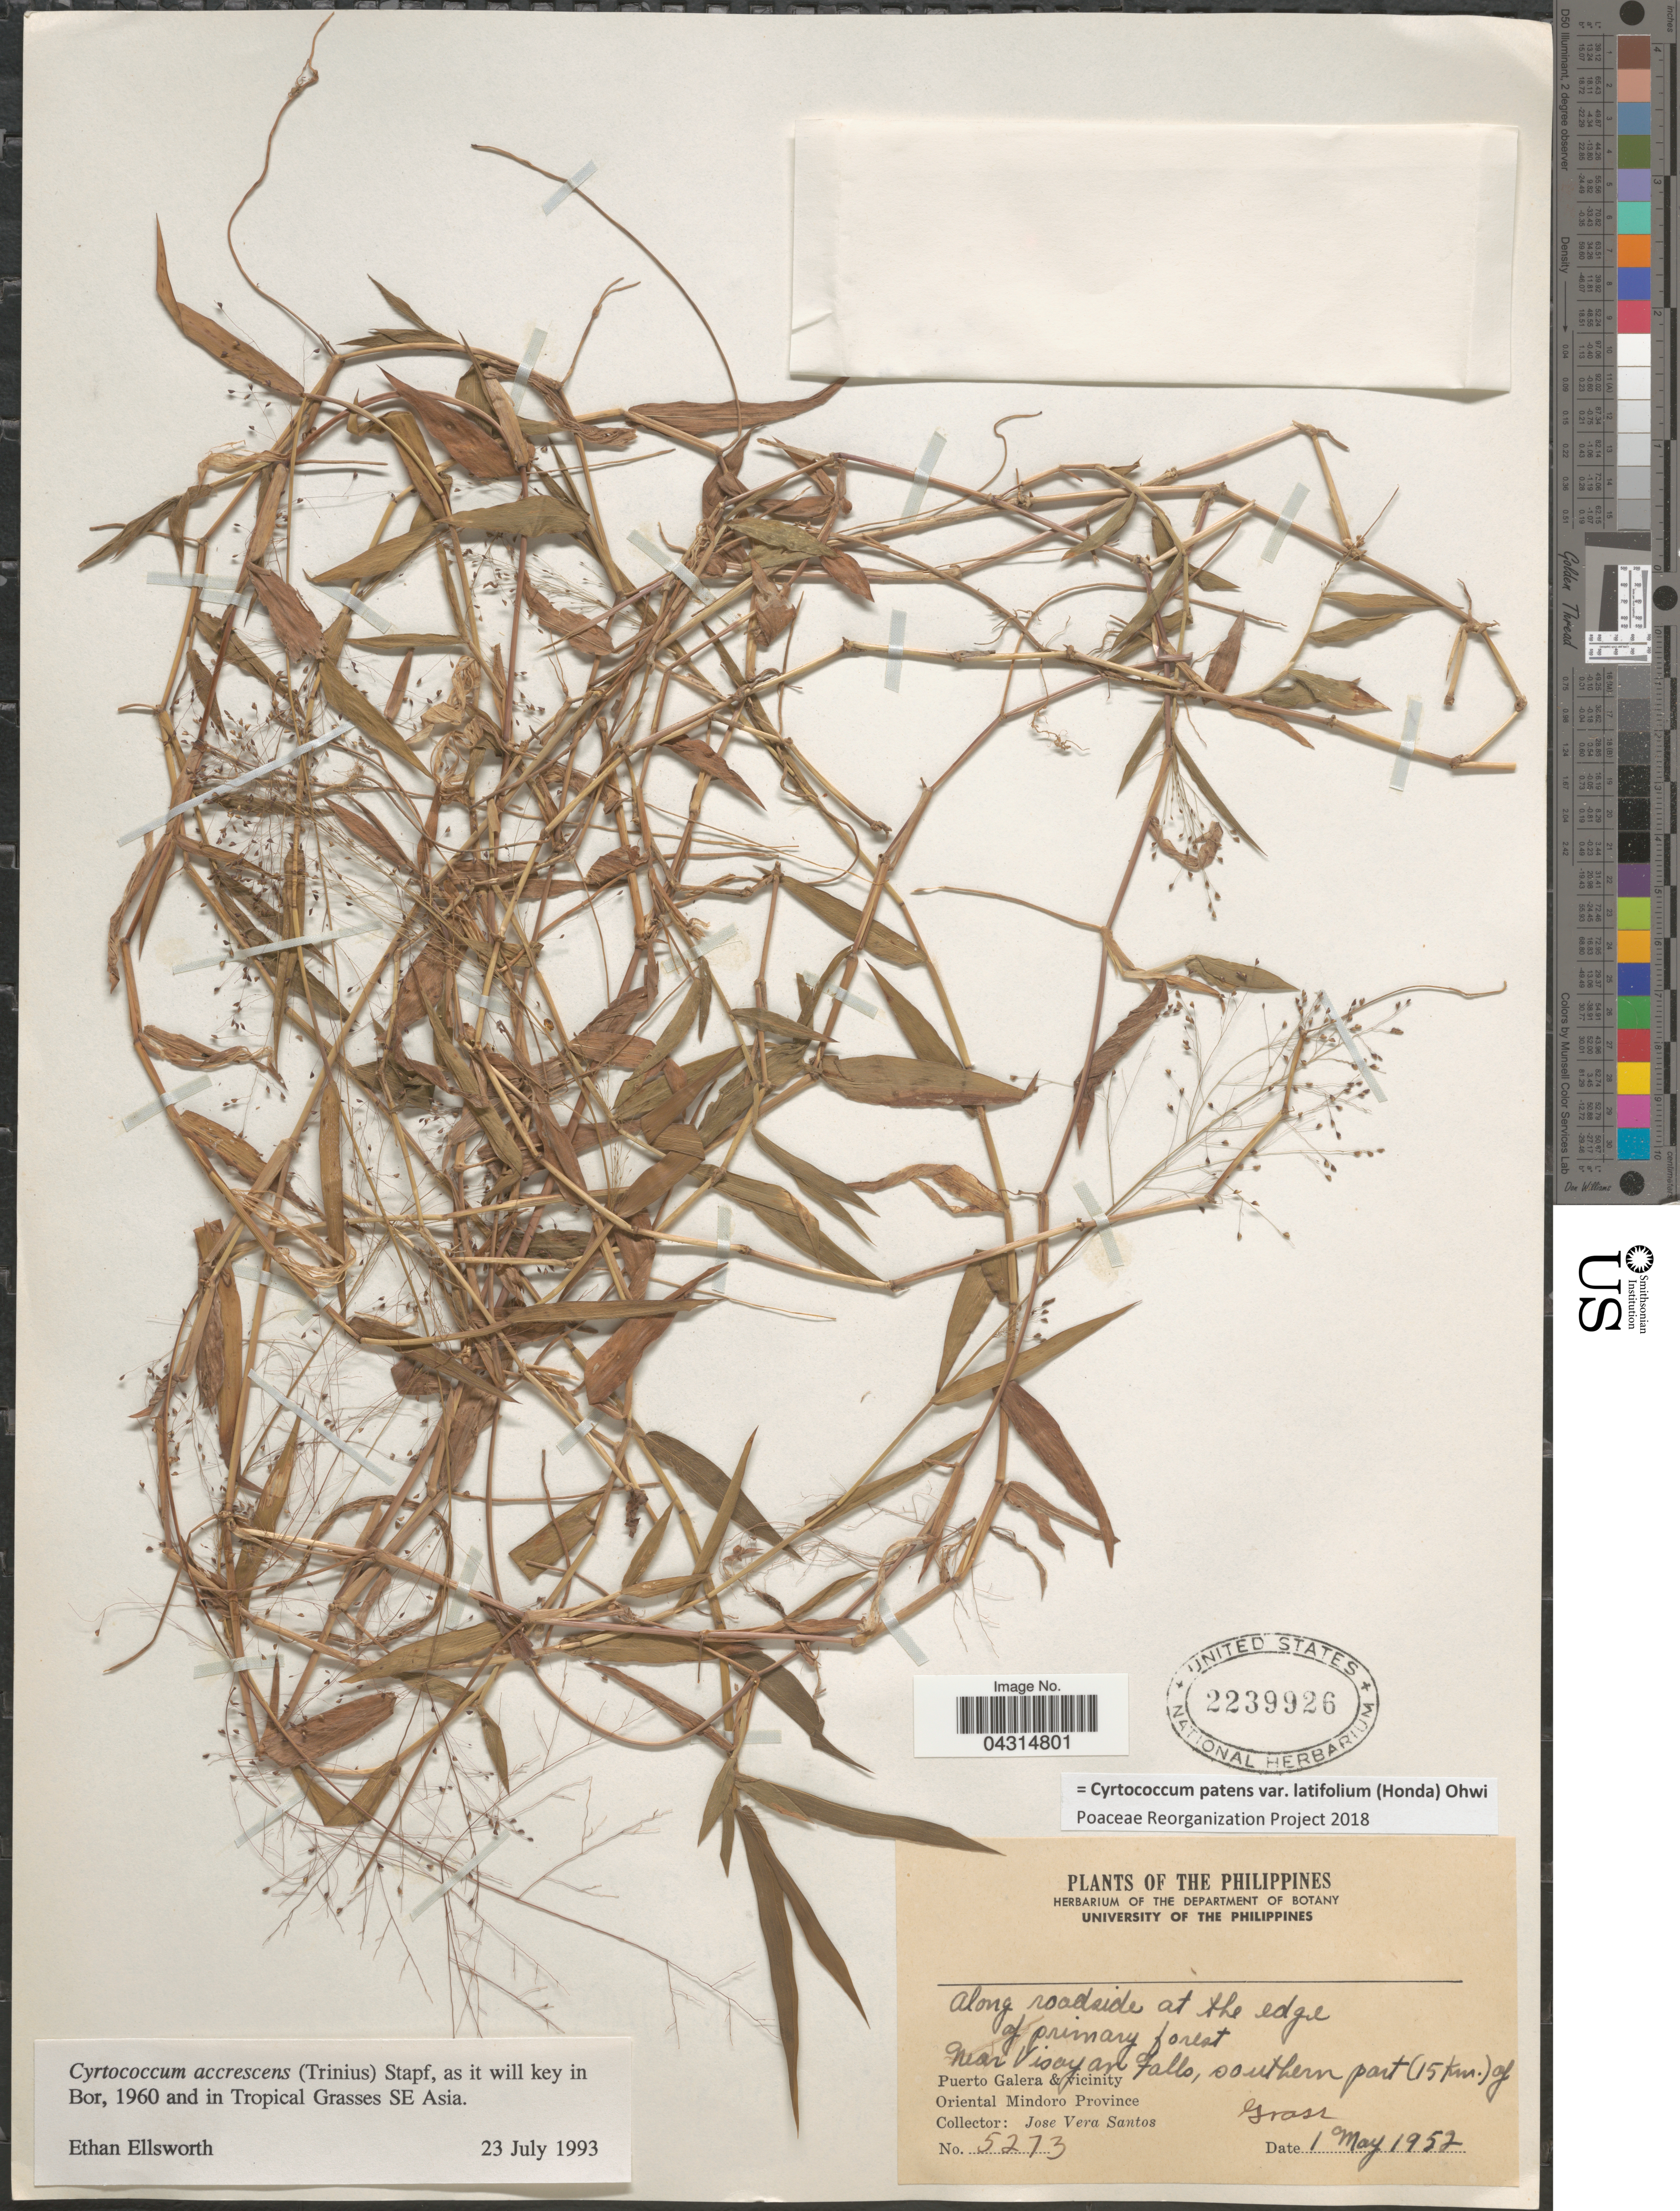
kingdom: Plantae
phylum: Tracheophyta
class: Liliopsida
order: Poales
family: Poaceae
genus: Cyrtococcum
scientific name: Cyrtococcum patens var. latifolium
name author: (Honda) Ohwi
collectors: J. Santos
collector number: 5273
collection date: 1952-05-01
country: Philippines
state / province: Mimaropa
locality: Along roadside at the edge of primary forest. Near Visayan Falls, southern part (15 km.) of Puerto Galera & vicinity. Oriental Mindoro Province.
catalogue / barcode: US 2239926